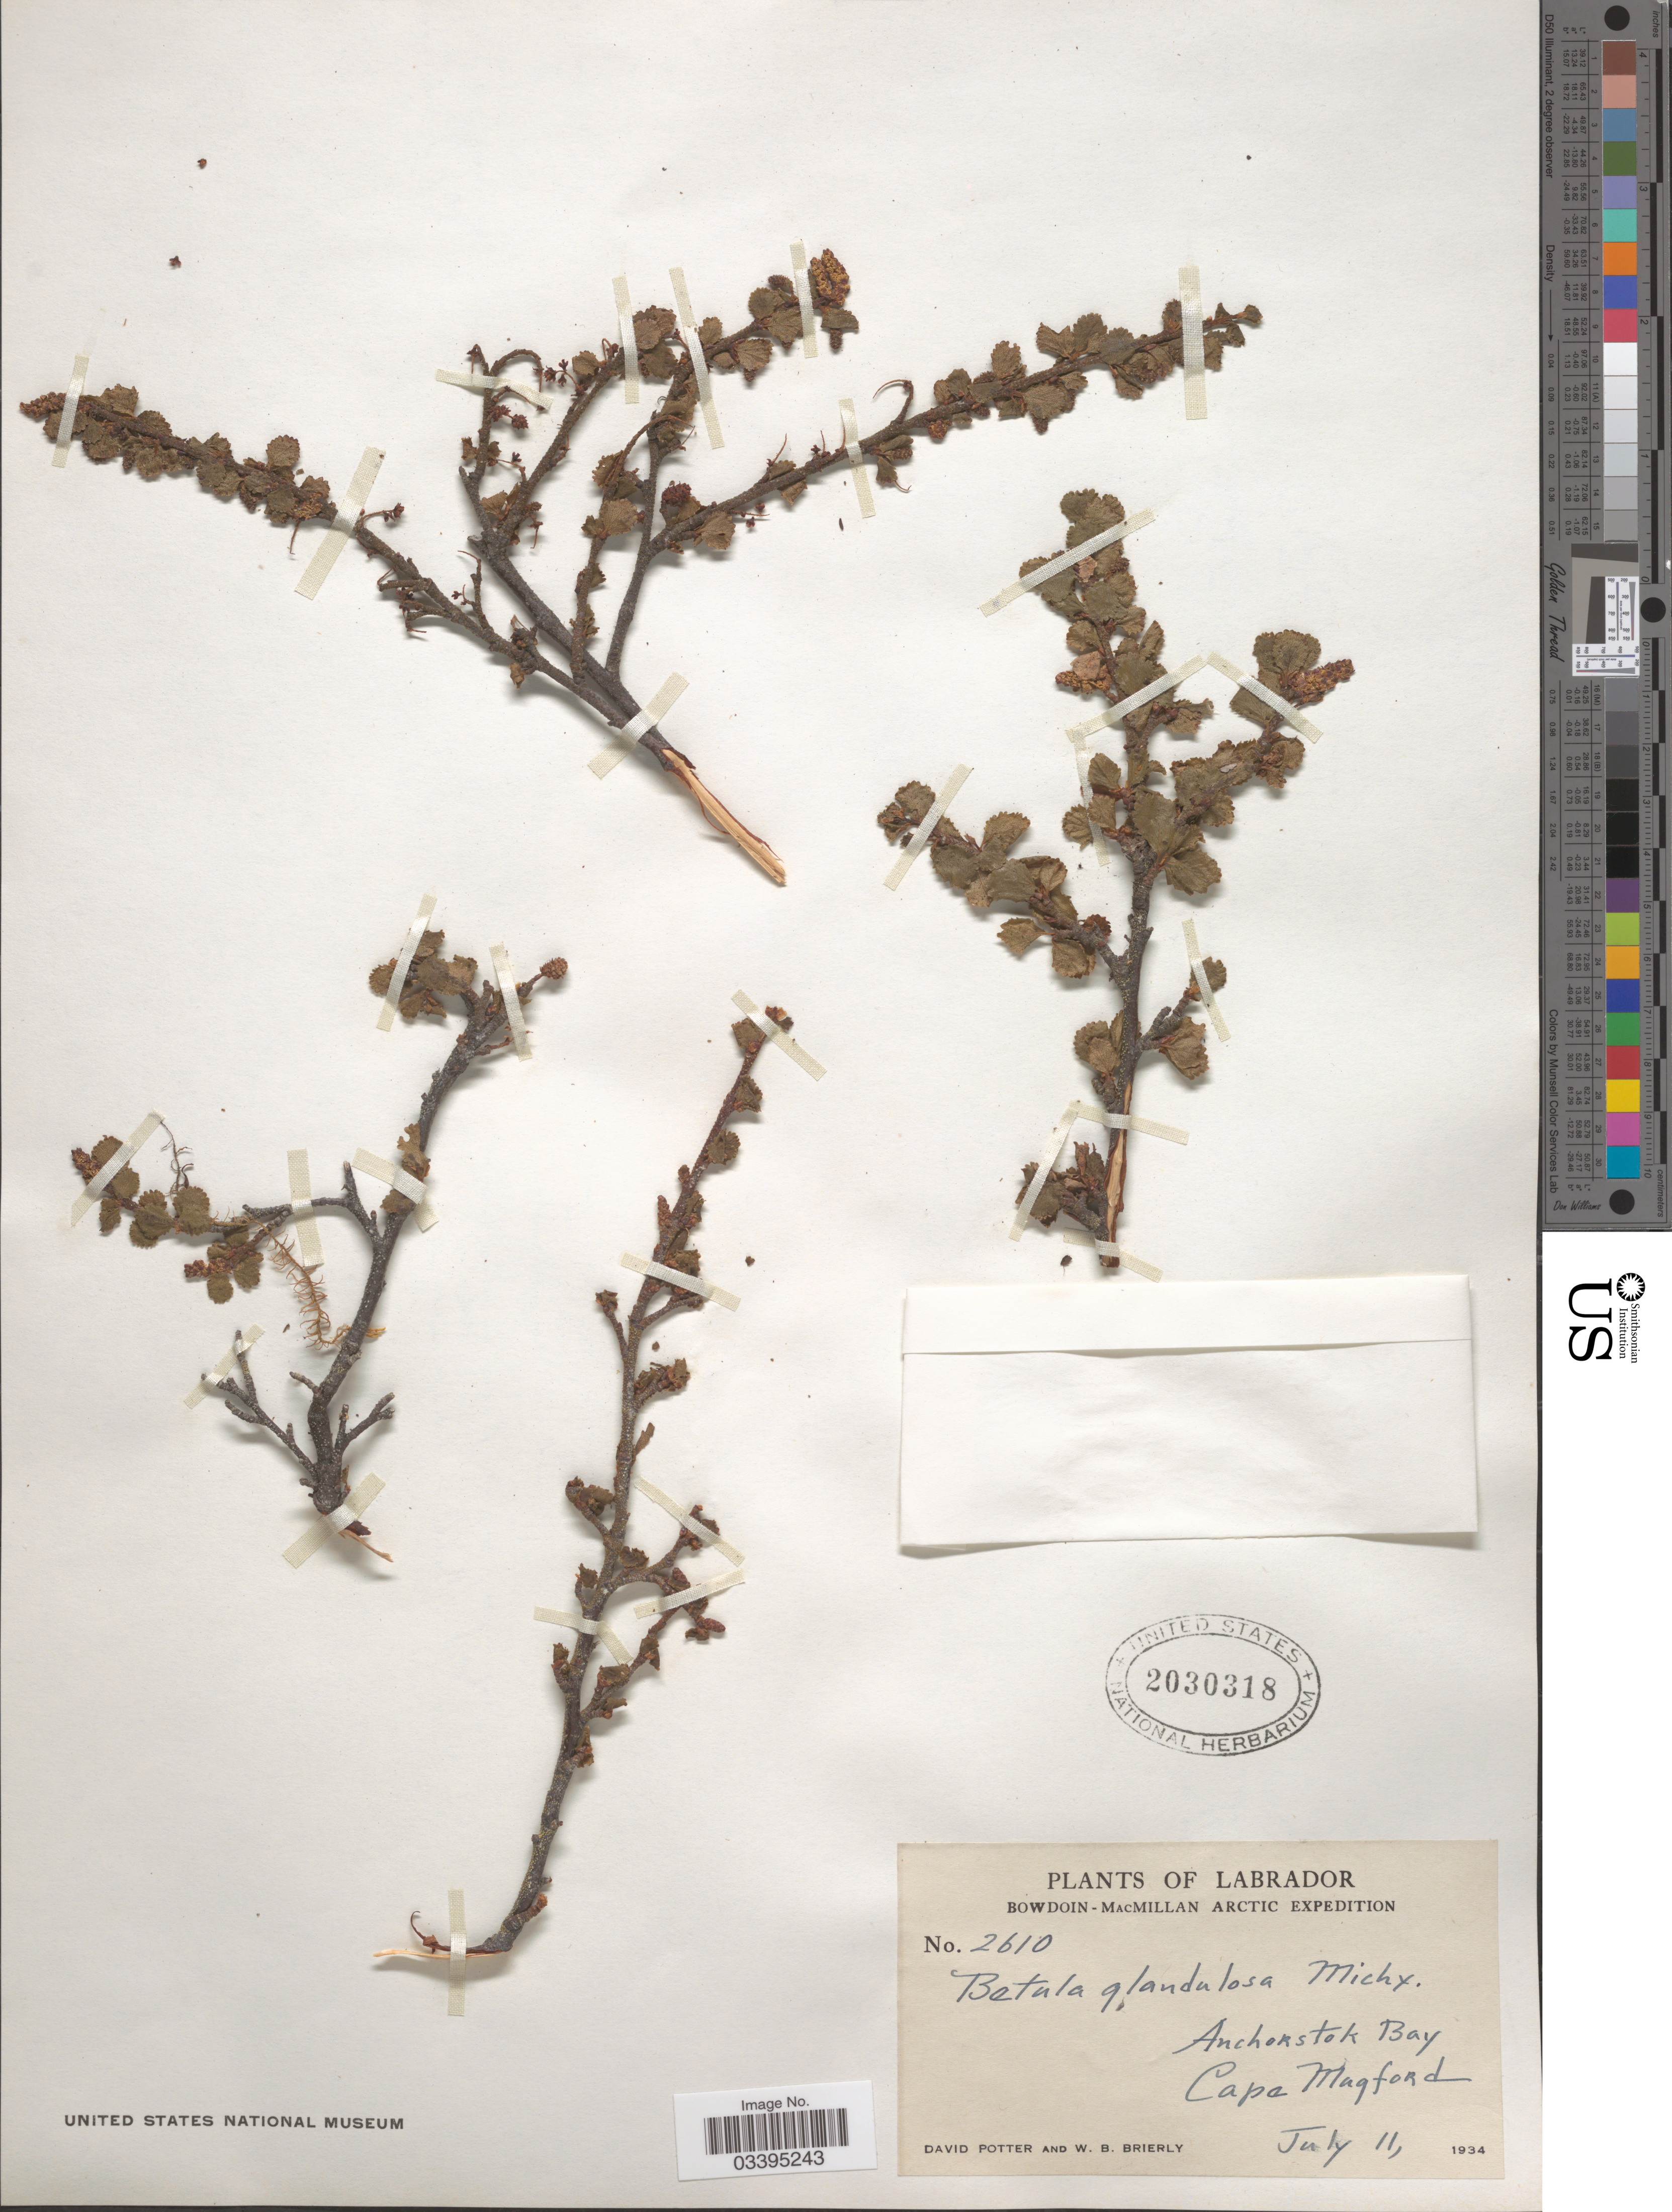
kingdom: Plantae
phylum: Tracheophyta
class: Magnoliopsida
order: Fagales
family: Betulaceae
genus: Betula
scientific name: Betula glandulosa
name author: Michx.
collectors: D. Potter & W. Brierly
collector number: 2610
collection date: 1934-07-11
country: Canada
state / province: Newfoundland and Labrador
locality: Labrador. Anchorstok Bay, Cape Mugford.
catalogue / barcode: US 2030318